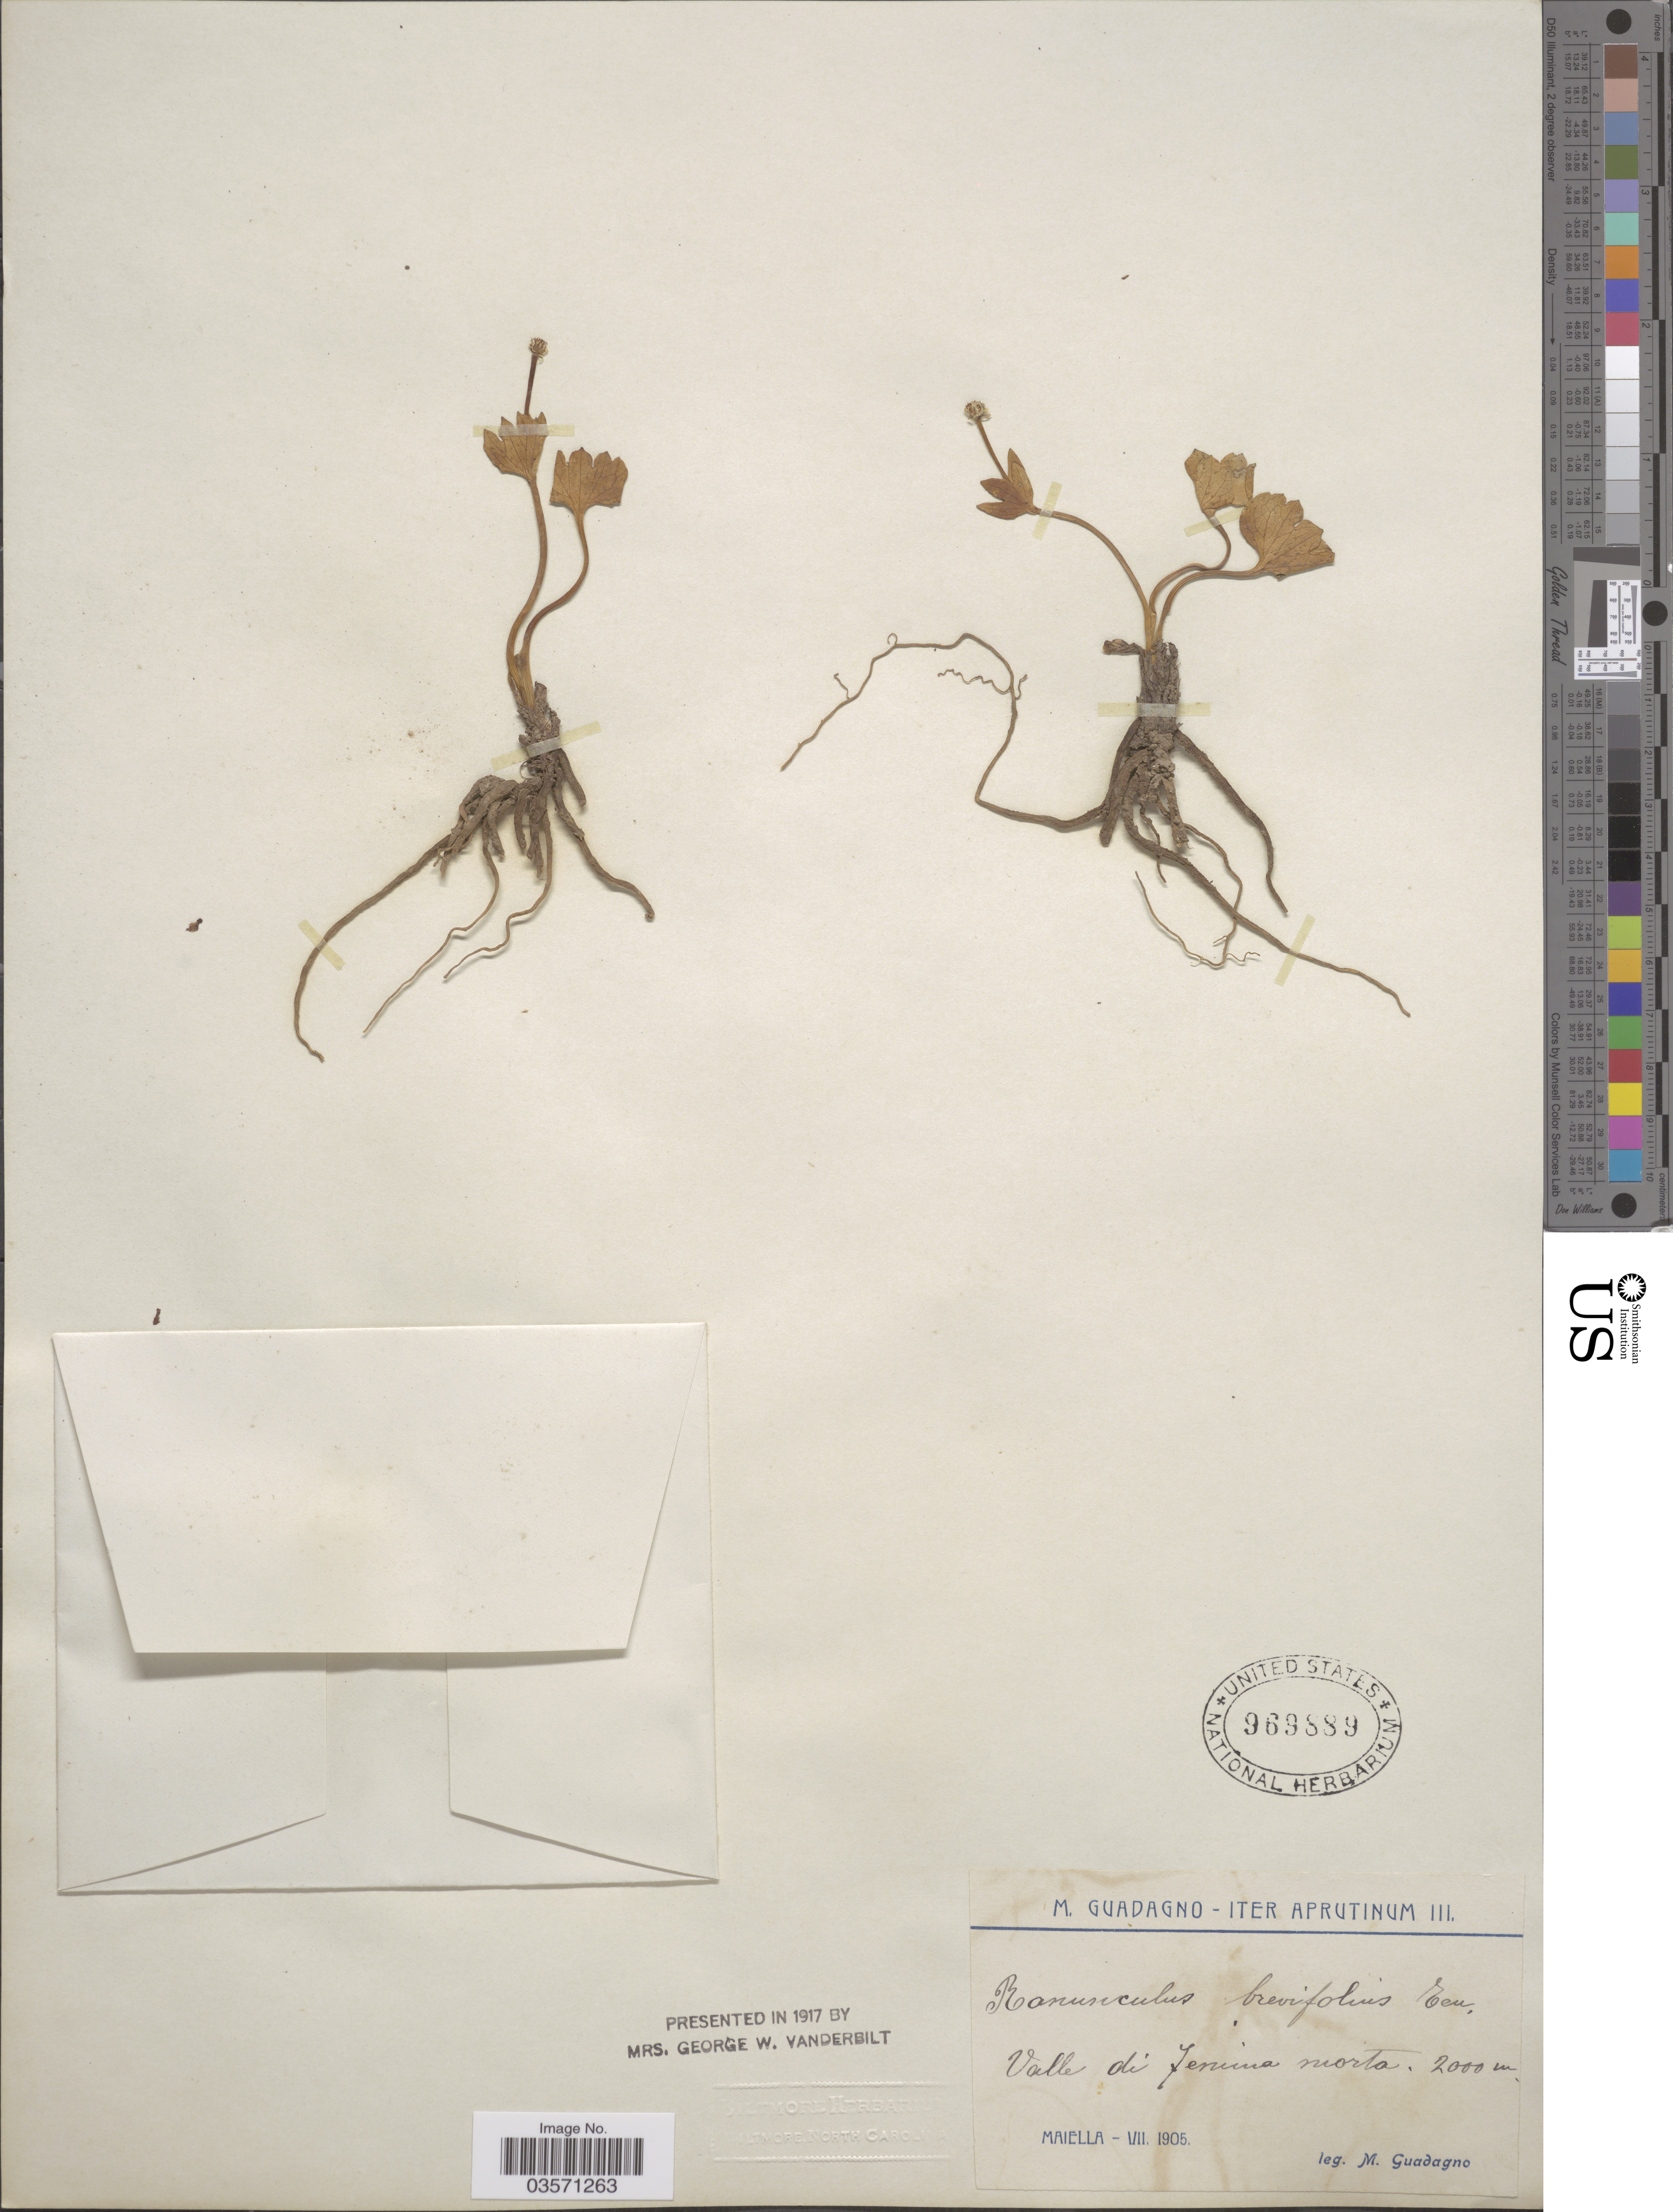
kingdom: Plantae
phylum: Tracheophyta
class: Magnoliopsida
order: Ranunculales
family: Ranunculaceae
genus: Ranunculus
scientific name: Ranunculus brevifolius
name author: Ten.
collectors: M. Guadagno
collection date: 1905-07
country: Italy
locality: Valle di Femina Morta, Maiella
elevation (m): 2000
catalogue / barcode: US 969889